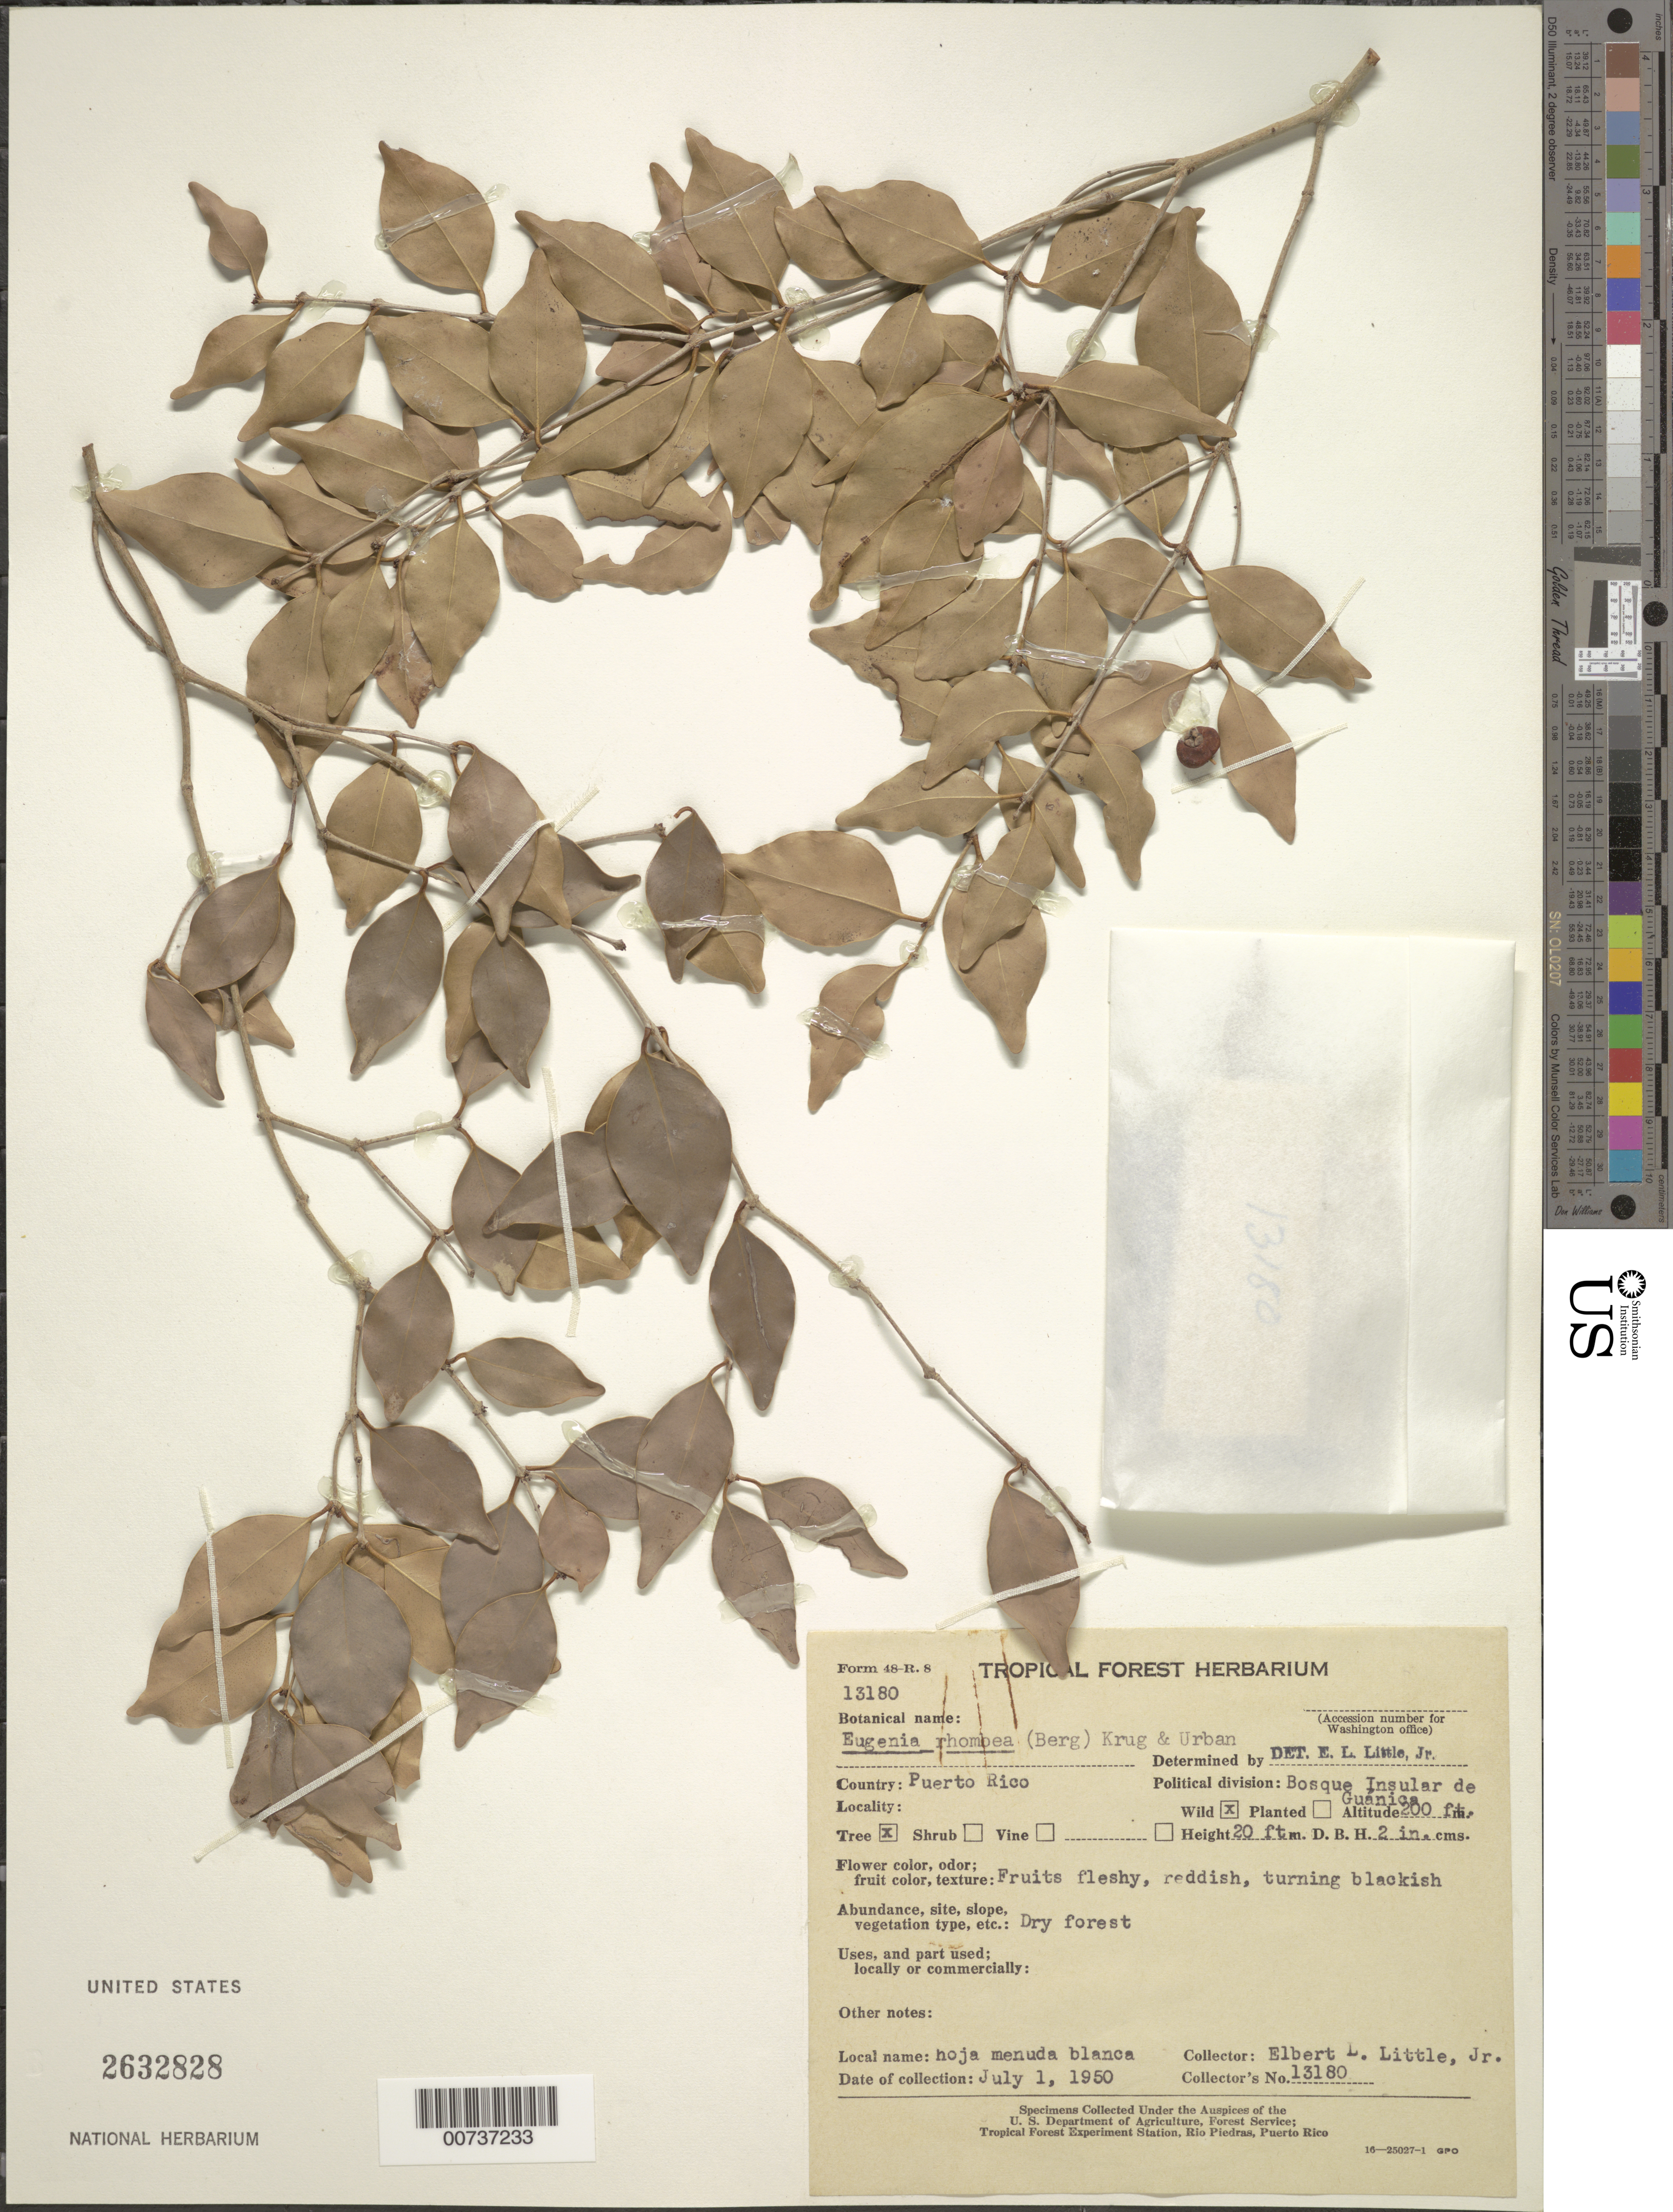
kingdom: Plantae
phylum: Tracheophyta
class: Magnoliopsida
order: Myrtales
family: Myrtaceae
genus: Eugenia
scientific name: Eugenia rhombea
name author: (O. Berg) Krug & Urb.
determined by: Little, Elbert L., Jr., (FSSR), United States Department of Agriculture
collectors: E. L. Little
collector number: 13180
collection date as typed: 01 Jul 1950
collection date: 1950-07-01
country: Puerto Rico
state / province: Guánica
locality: Bosque Insular de Guánica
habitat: Dry forest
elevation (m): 61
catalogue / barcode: US 2632828